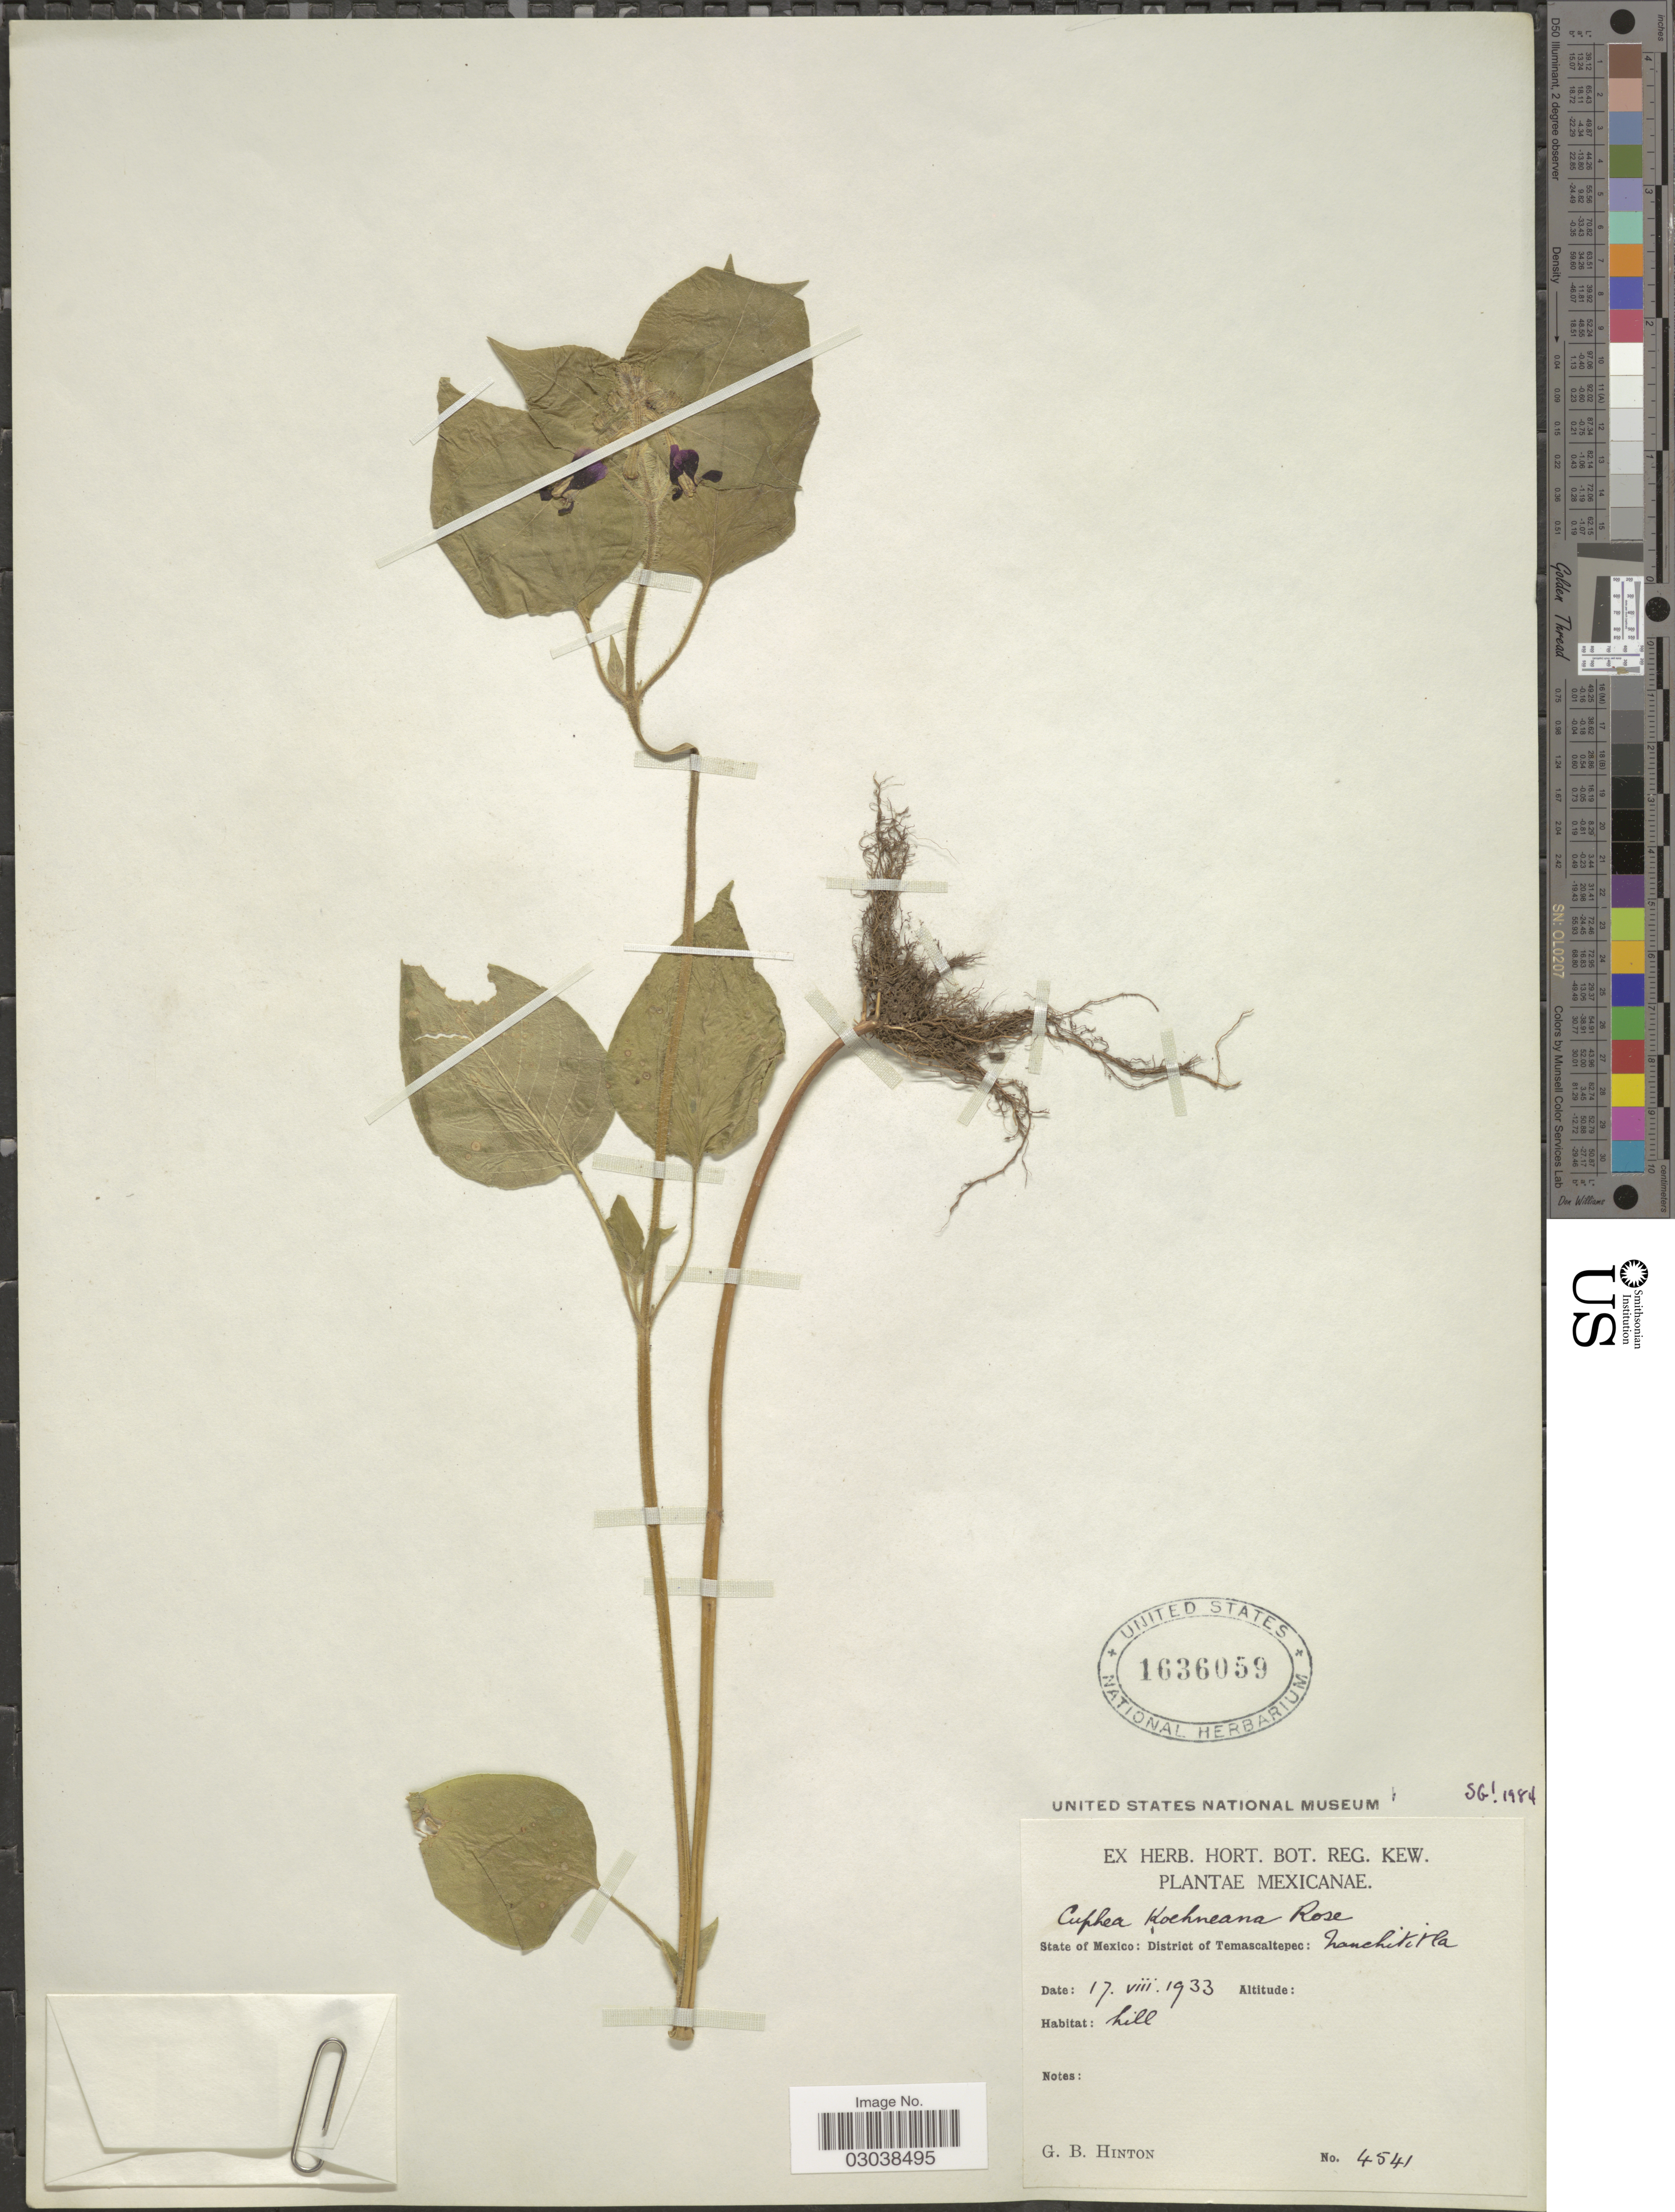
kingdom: Plantae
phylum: Tracheophyta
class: Magnoliopsida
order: Myrtales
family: Lythraceae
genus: Cuphea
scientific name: Cuphea koehneana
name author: Rose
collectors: G. B. Hinton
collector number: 4541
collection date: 1933-08-17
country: Mexico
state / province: México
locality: District of Temascaltepec: Nanchititla.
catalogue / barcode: US 1636059